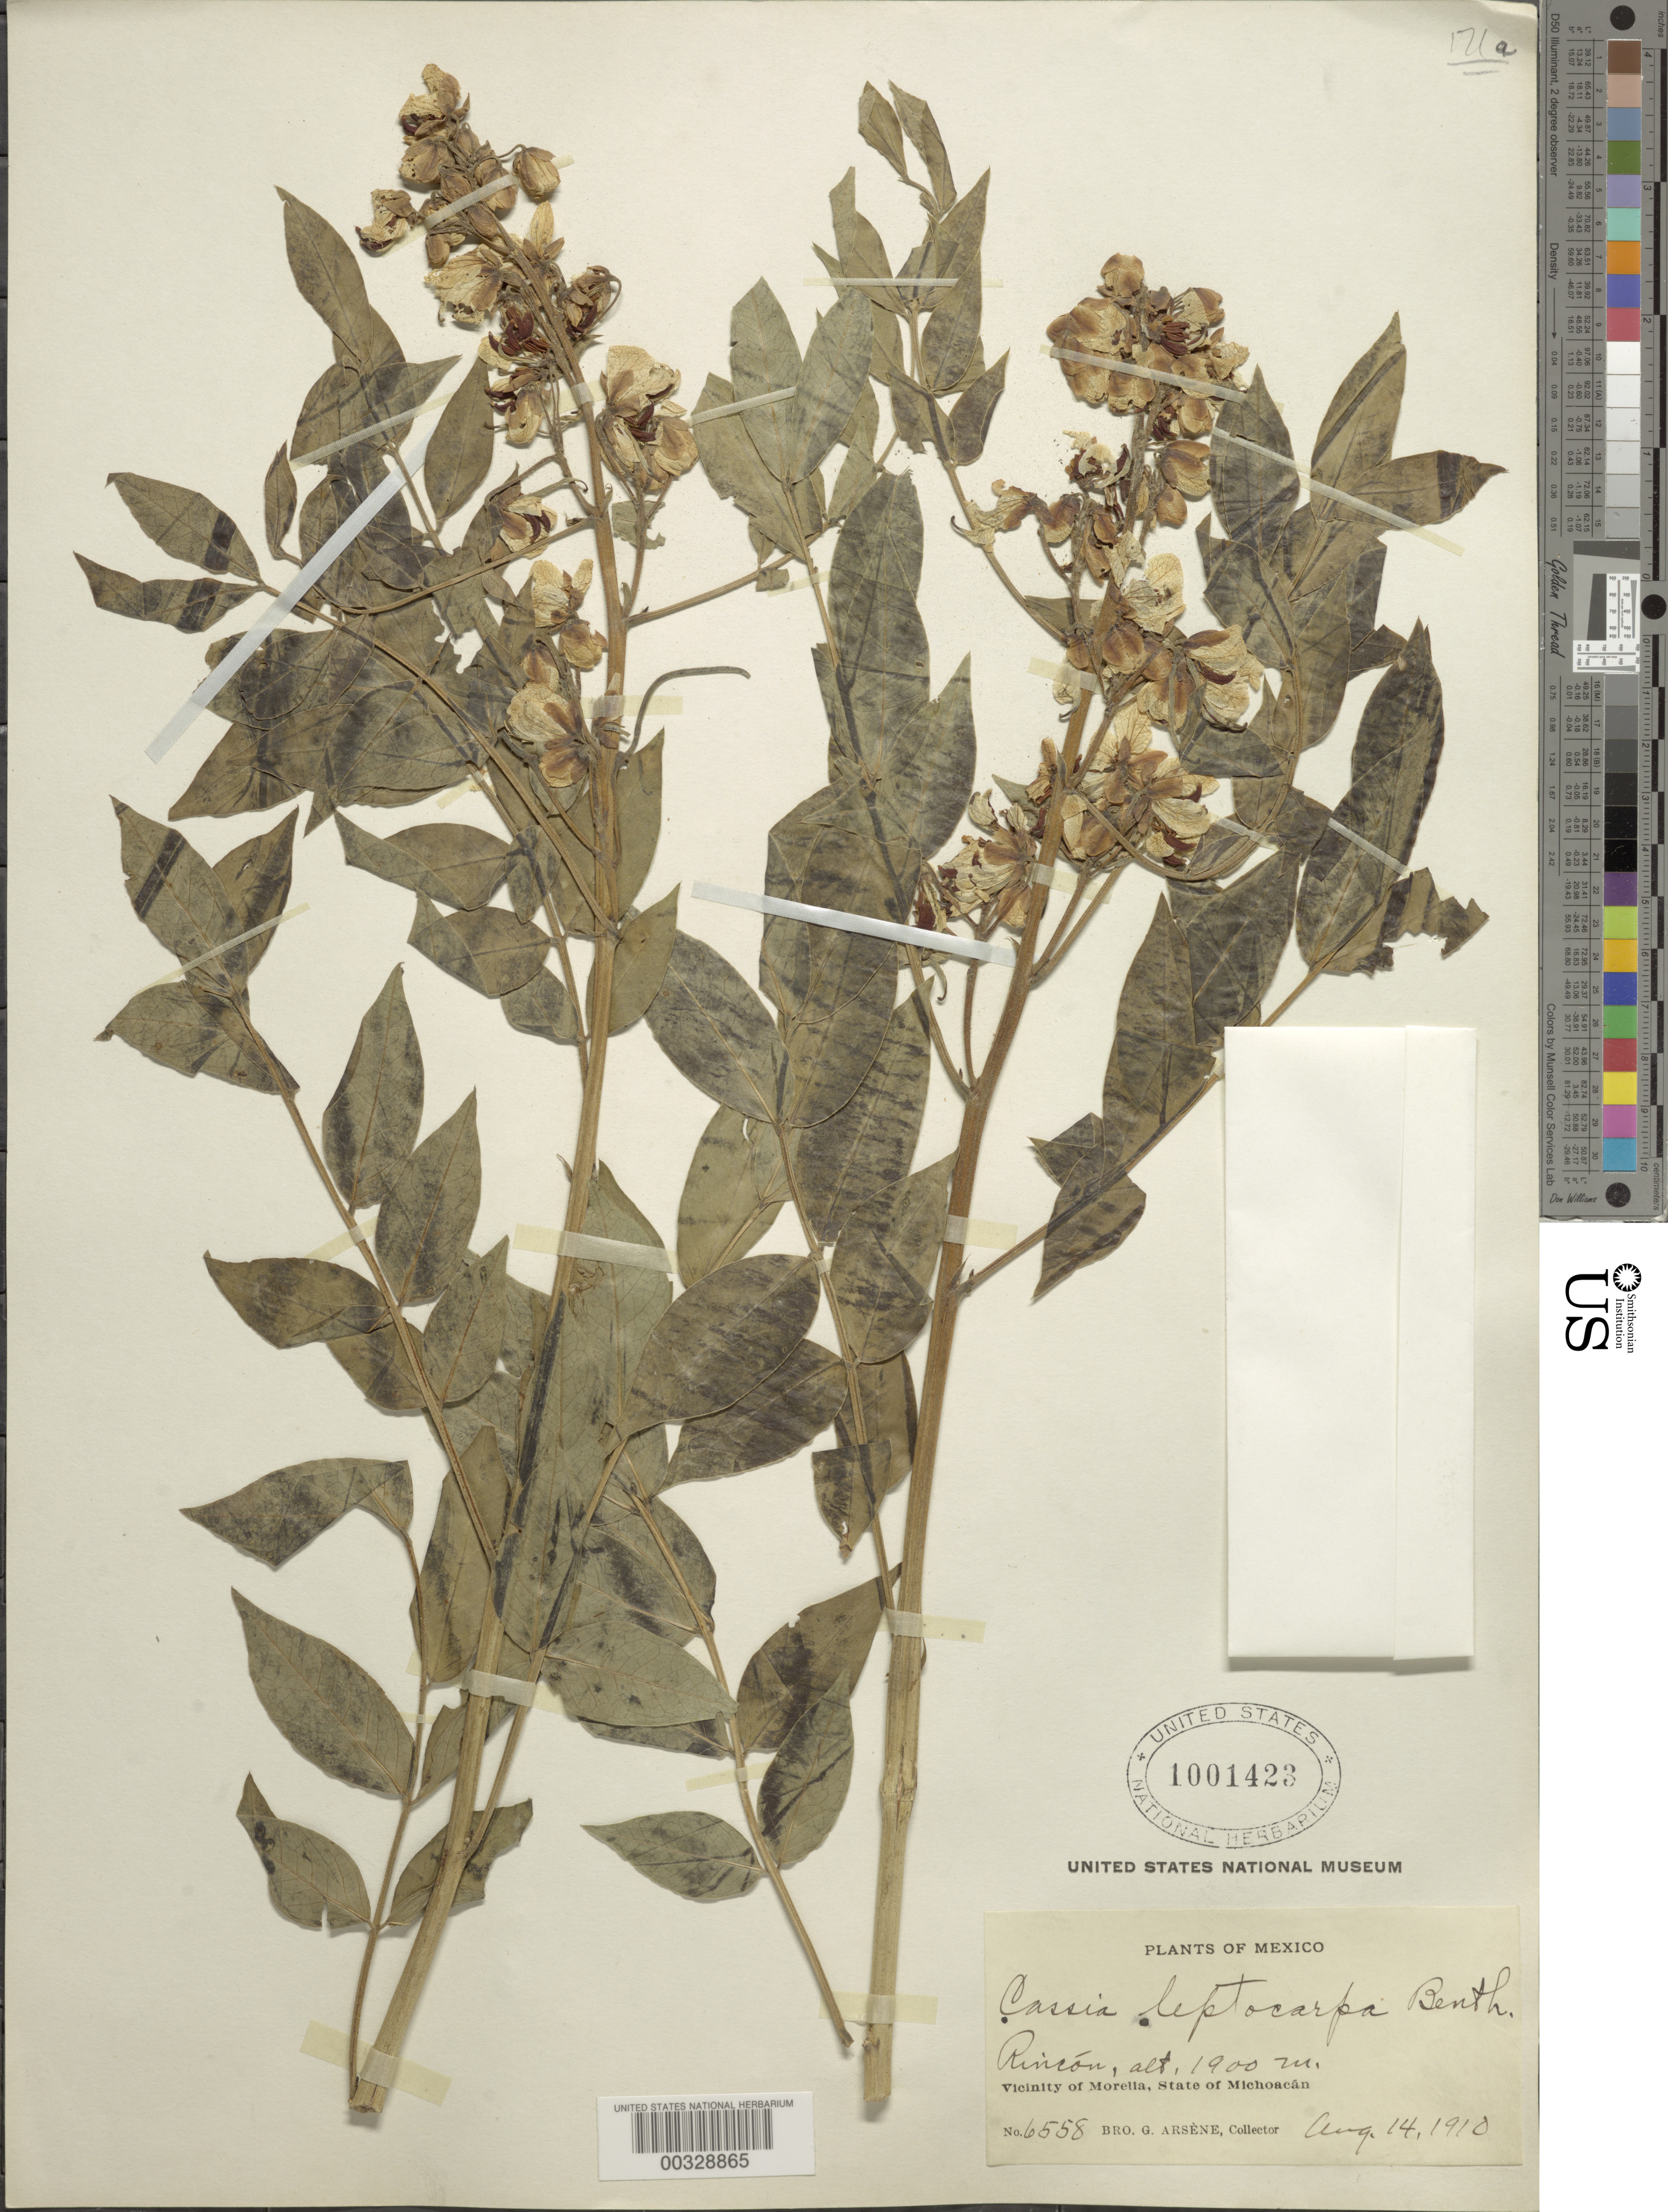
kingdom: Plantae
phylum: Tracheophyta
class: Magnoliopsida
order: Fabales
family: Fabaceae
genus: Senna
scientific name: Senna hirsuta var. leptocarpa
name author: (Benth.) H.S. Irwin & Barneby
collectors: Bro. G. Arsène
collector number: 6558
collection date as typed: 14 Aug 1910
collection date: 1910-08-14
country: Mexico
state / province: Michoacán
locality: Rincon, vicinity of Morelia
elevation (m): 1900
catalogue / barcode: US 1001423